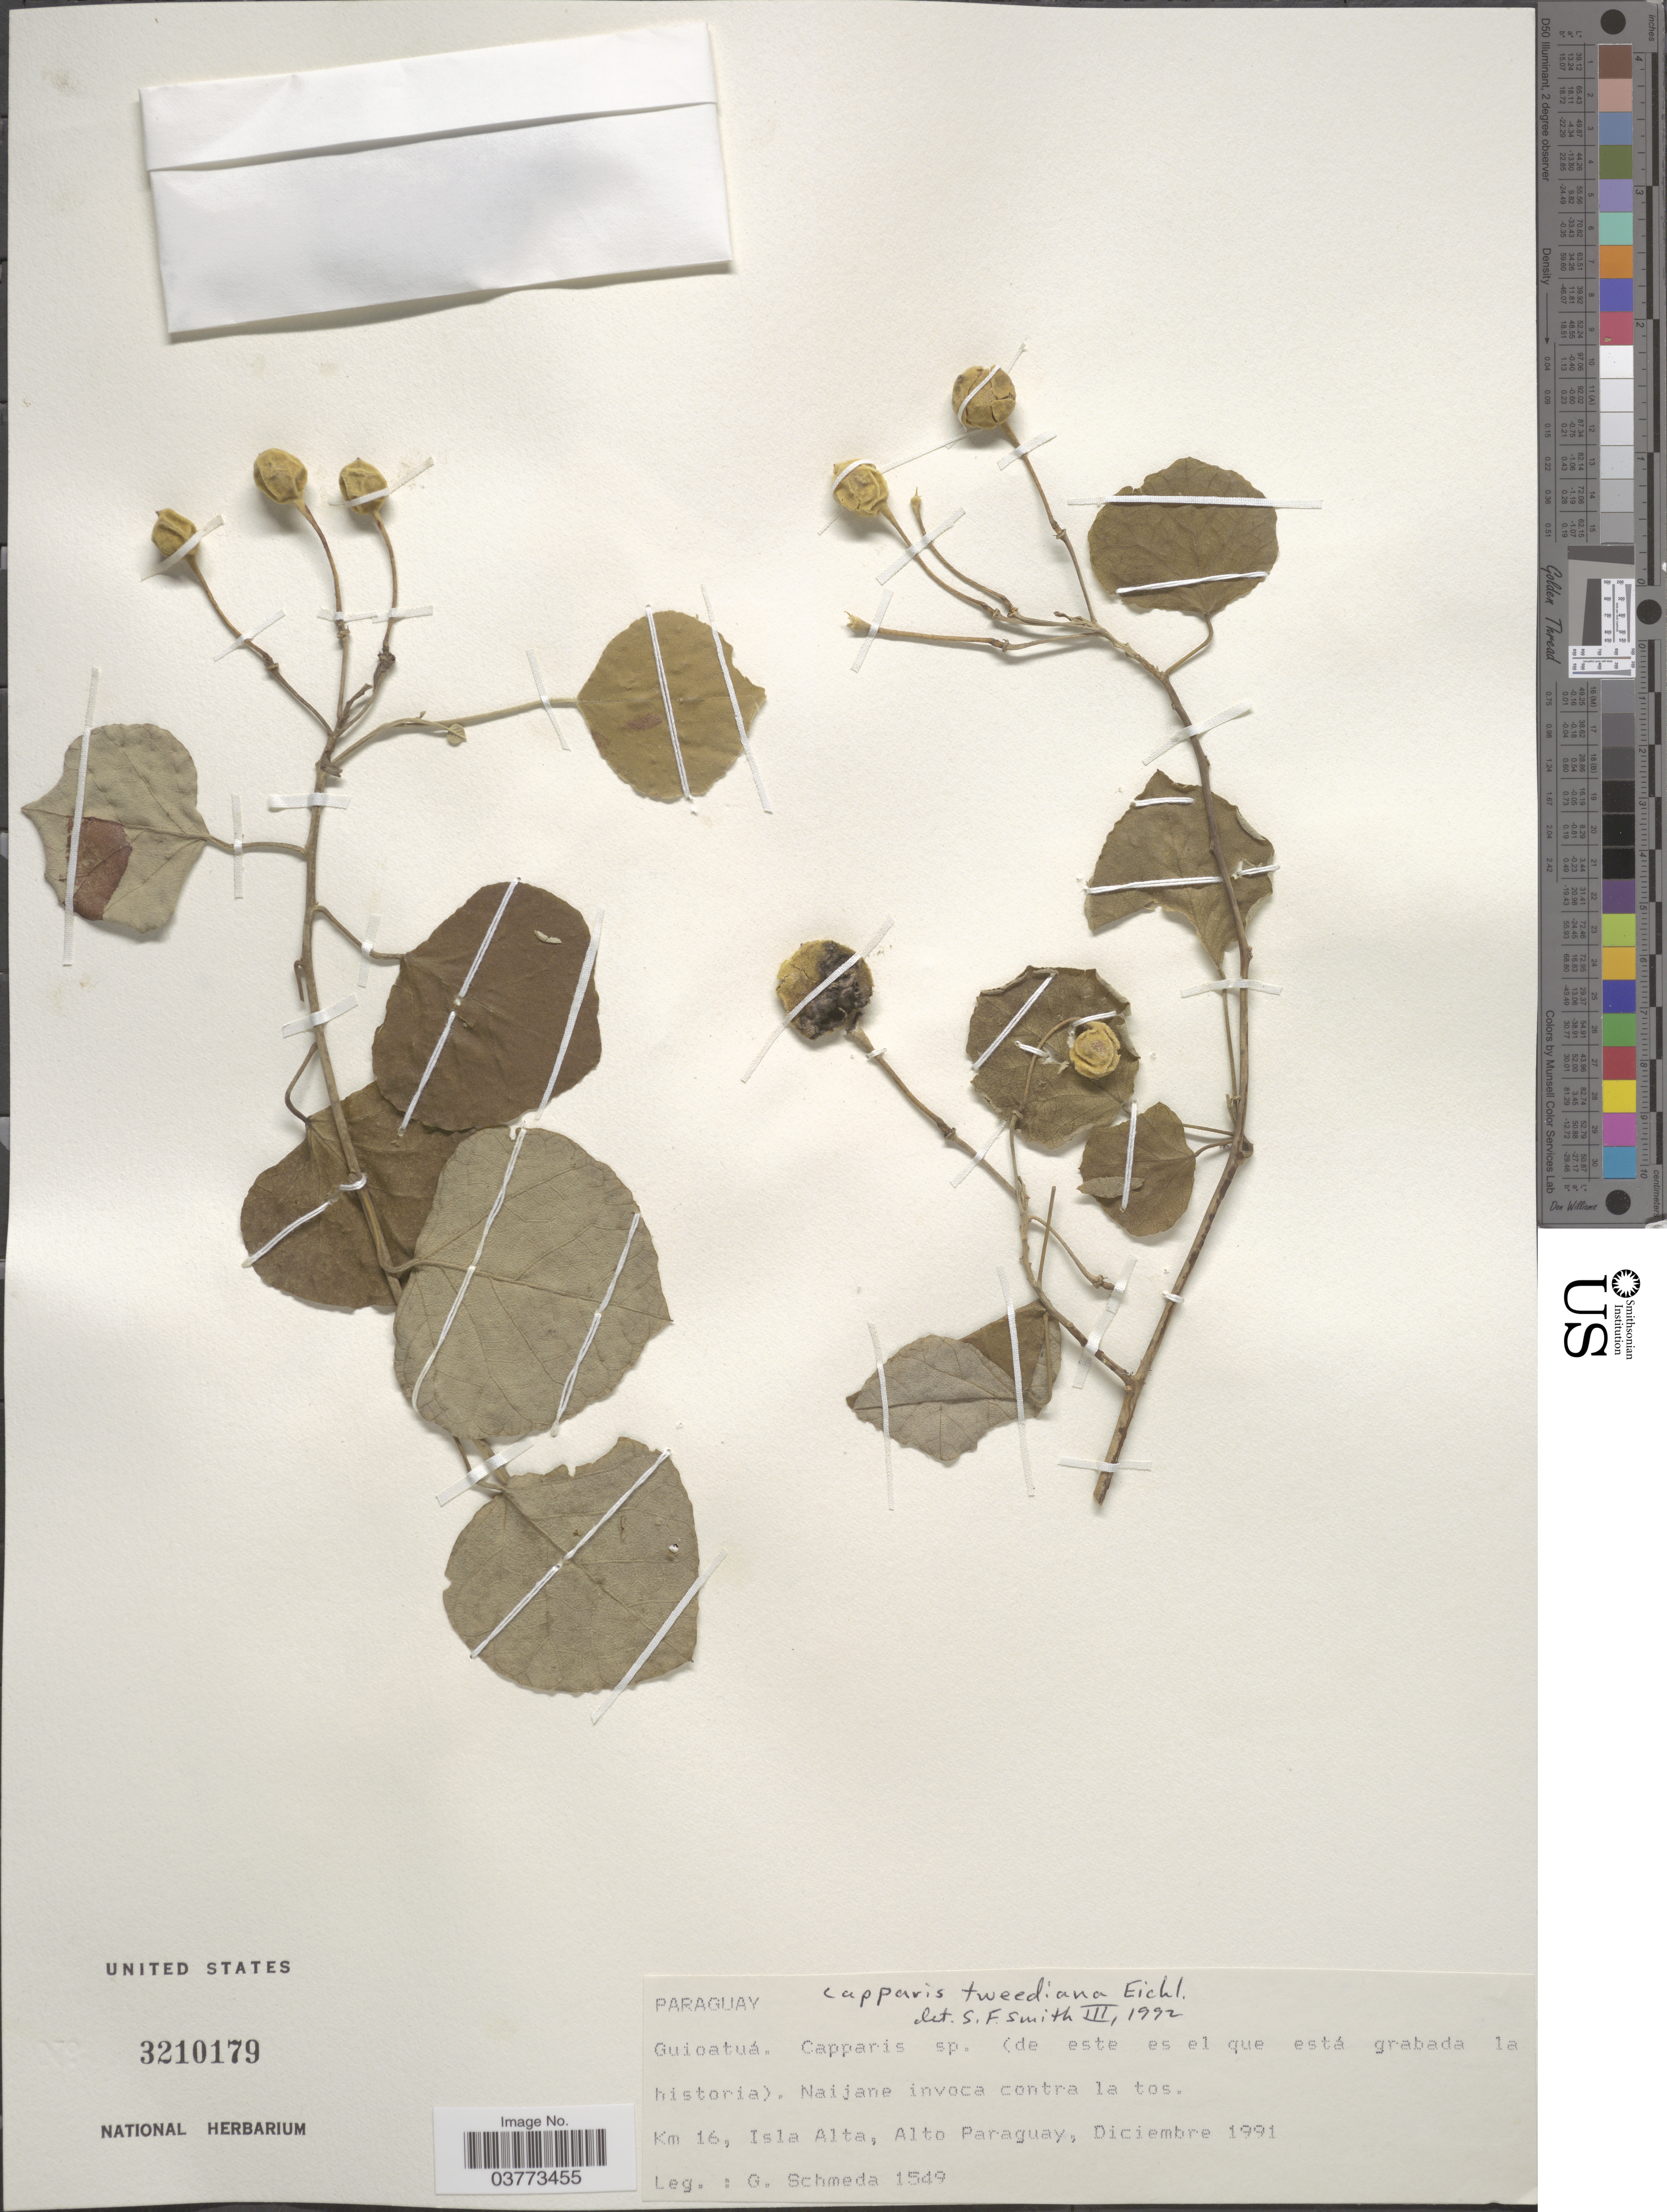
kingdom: Plantae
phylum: Tracheophyta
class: Magnoliopsida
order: Brassicales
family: Capparaceae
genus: Capparicordis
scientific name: Capparicordis tweediana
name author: (Eichler) Iltis & Cornejo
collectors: G. Schmeda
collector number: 1549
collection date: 1991-12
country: Paraguay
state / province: Alto Paraguay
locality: Km 16, Isla Alta.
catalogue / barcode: US 3210179